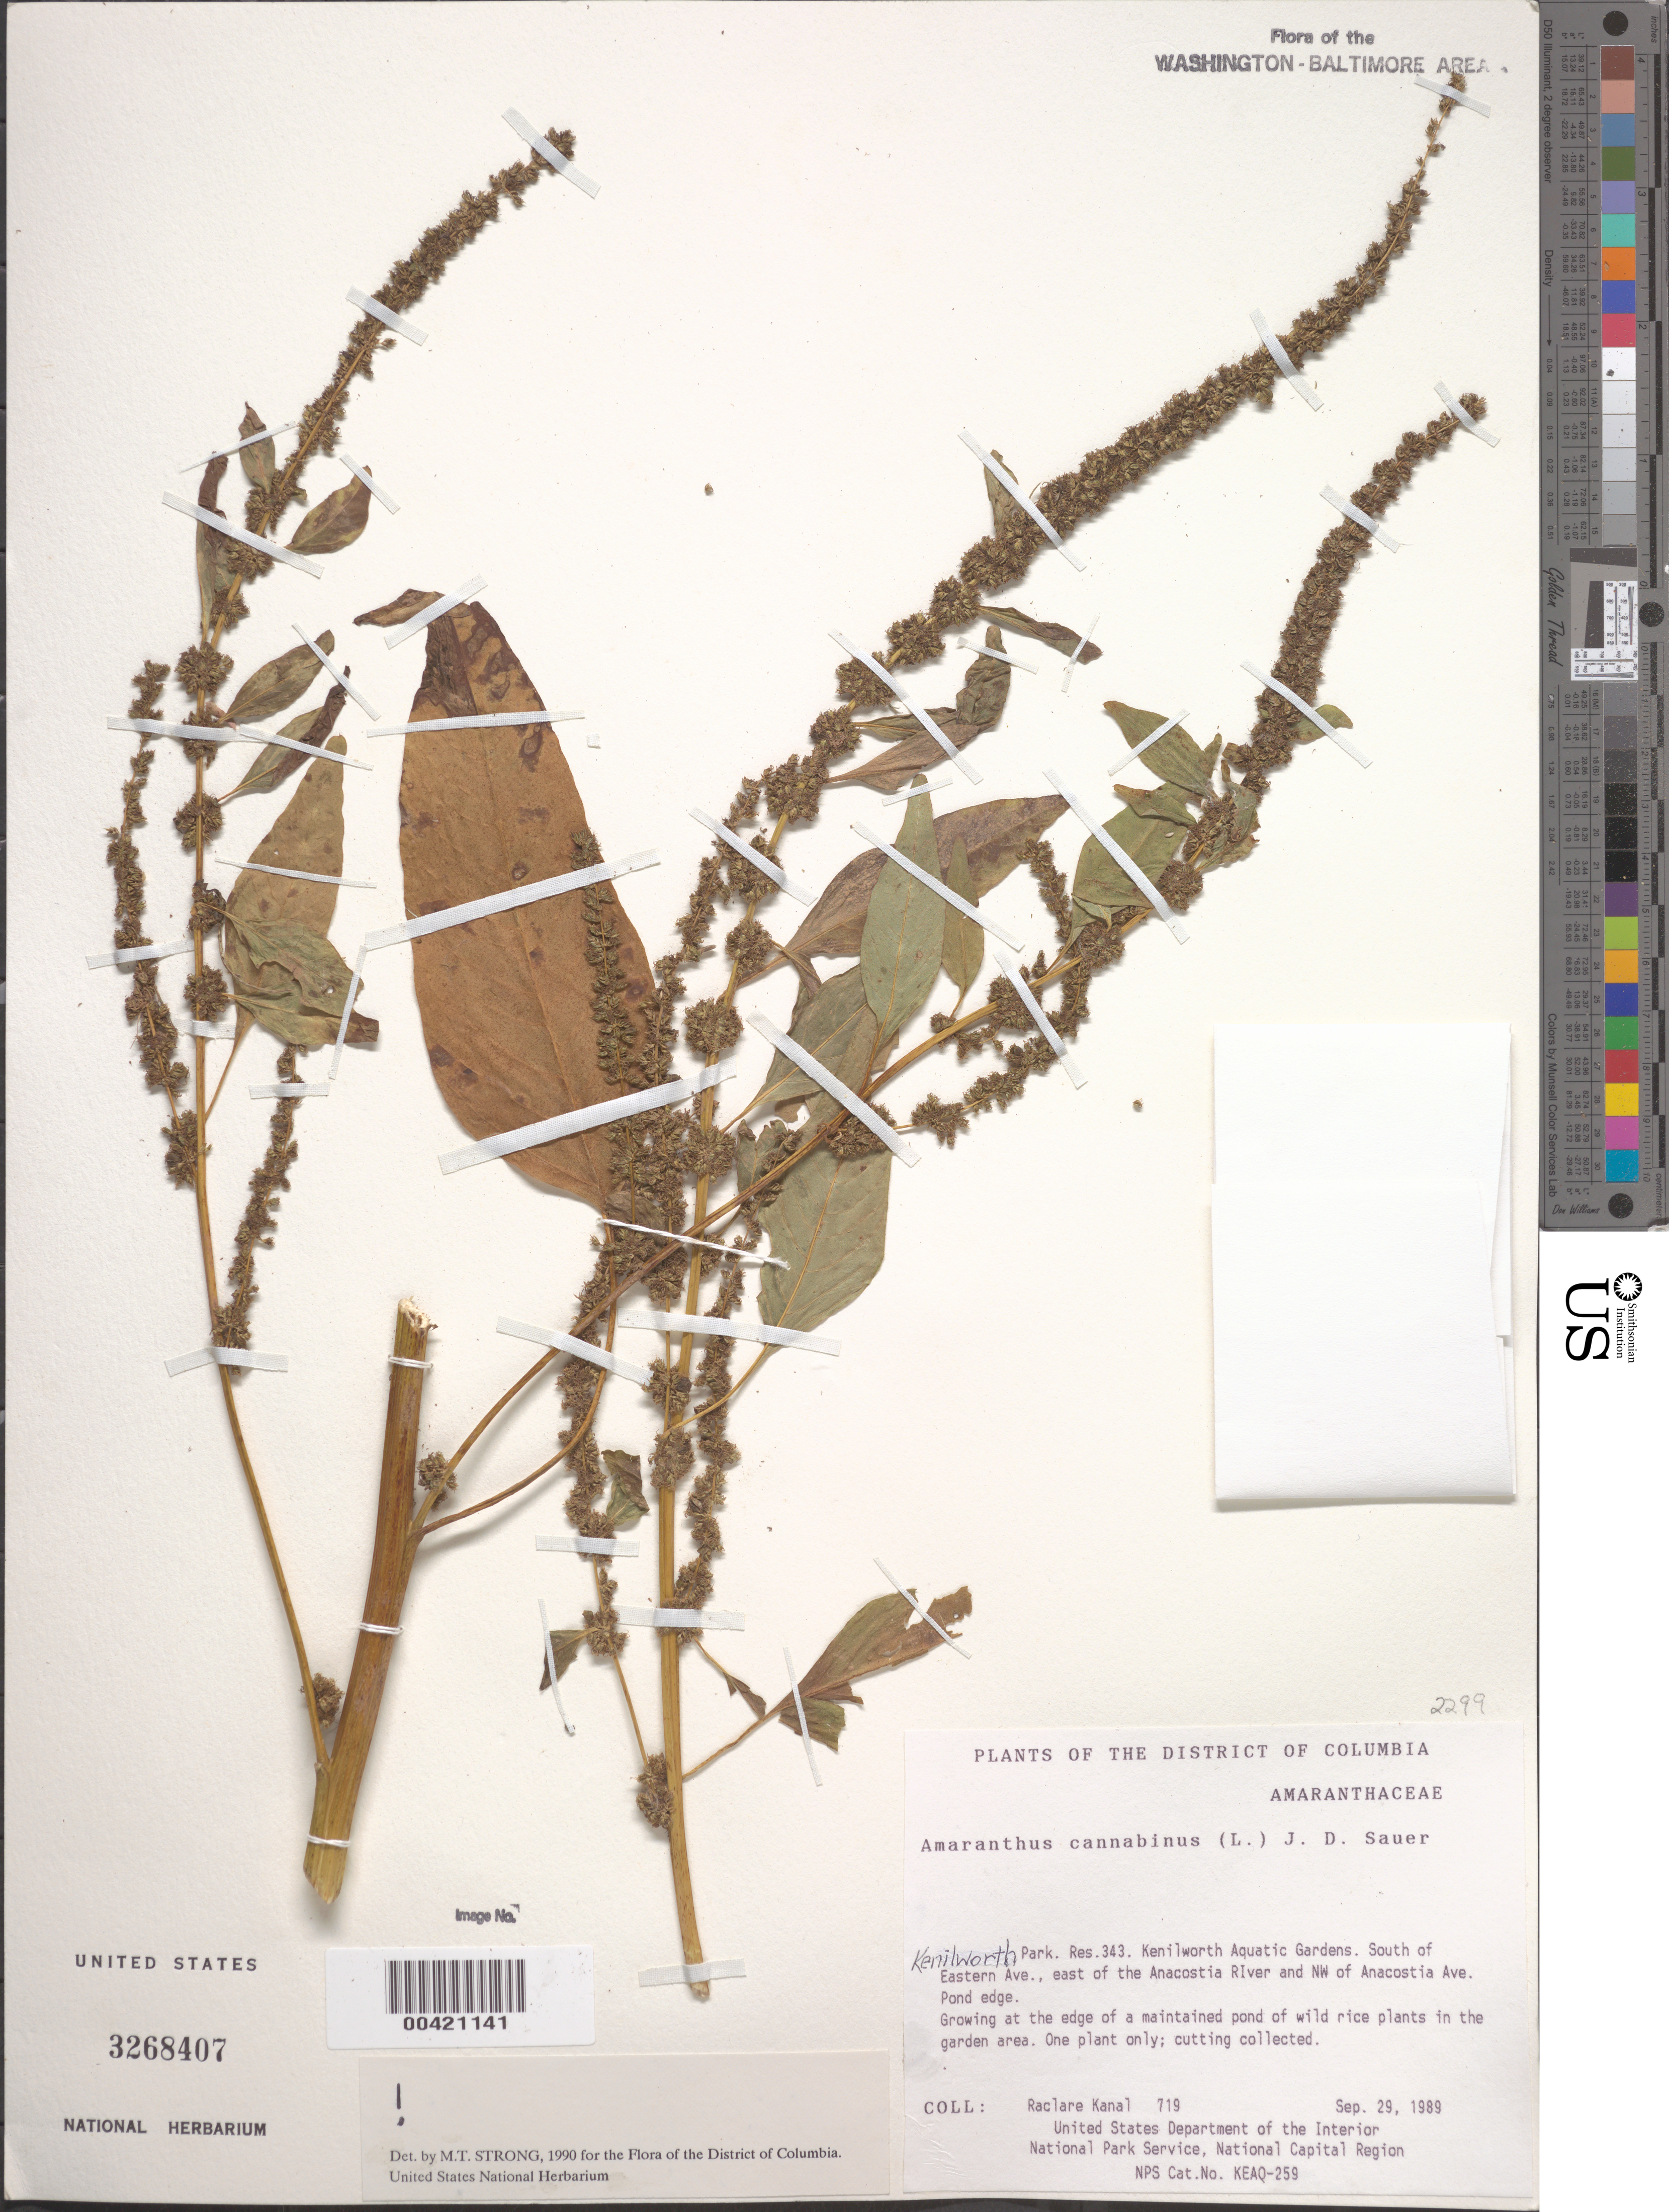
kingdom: Plantae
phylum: Tracheophyta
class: Magnoliopsida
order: Caryophyllales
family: Amaranthaceae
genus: Amaranthus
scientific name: Amaranthus cannabinus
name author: (L.) E.G. F. Sauer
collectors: R. Kanal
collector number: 719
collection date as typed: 29 Sep 1989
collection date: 1989-09-29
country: United States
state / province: District of Columbia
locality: Kenilworth Park, S of Eastern Ave, E of Anacostia River, NW of Anacostia Ave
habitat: Pond edge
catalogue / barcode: US 3268407